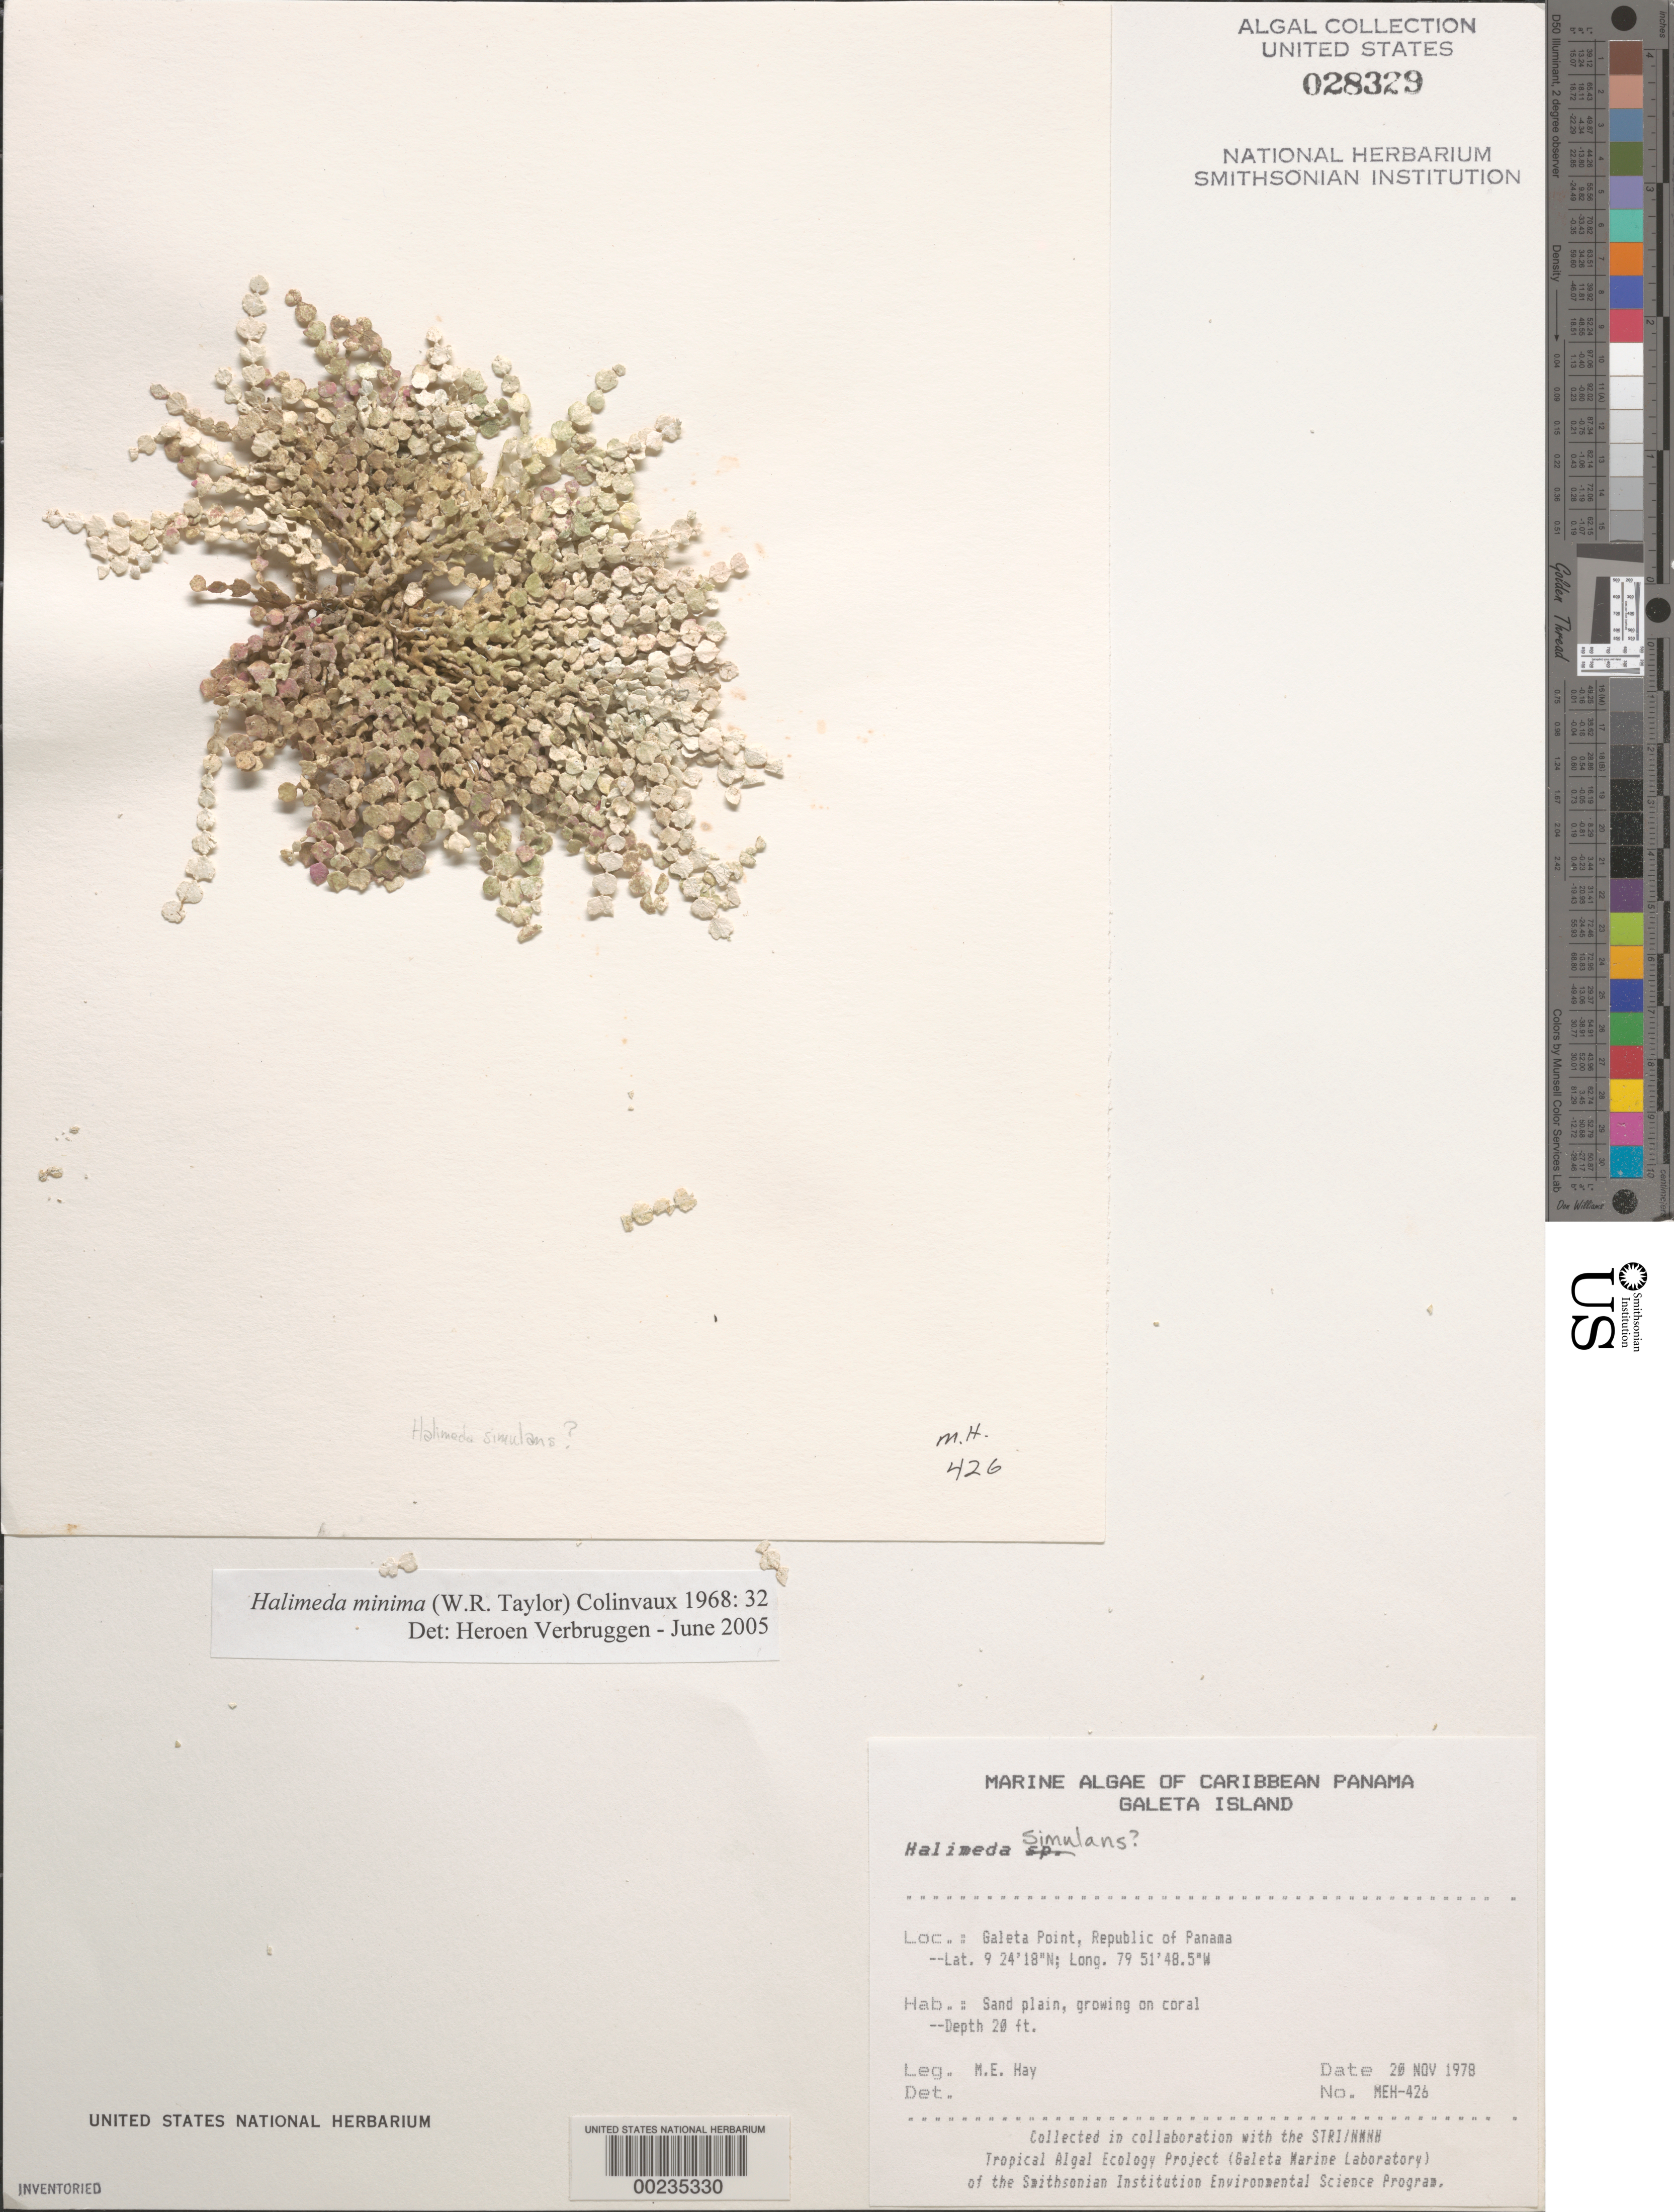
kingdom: Plantae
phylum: Chlorophyta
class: Ulvophyceae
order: Bryopsidales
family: Halimedaceae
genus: Halimeda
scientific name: Halimeda minima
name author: (W.R. Taylor) Hillis-Colinvaux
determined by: Verbruggen, H.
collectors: M. E. Hay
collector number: MEH-426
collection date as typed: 20 Nov 1978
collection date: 1978-11-20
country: Panama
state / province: Colón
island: Galeta Island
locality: Galeta Point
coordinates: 9 24' 18" N, 79 51' 48.5" W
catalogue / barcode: US 28329